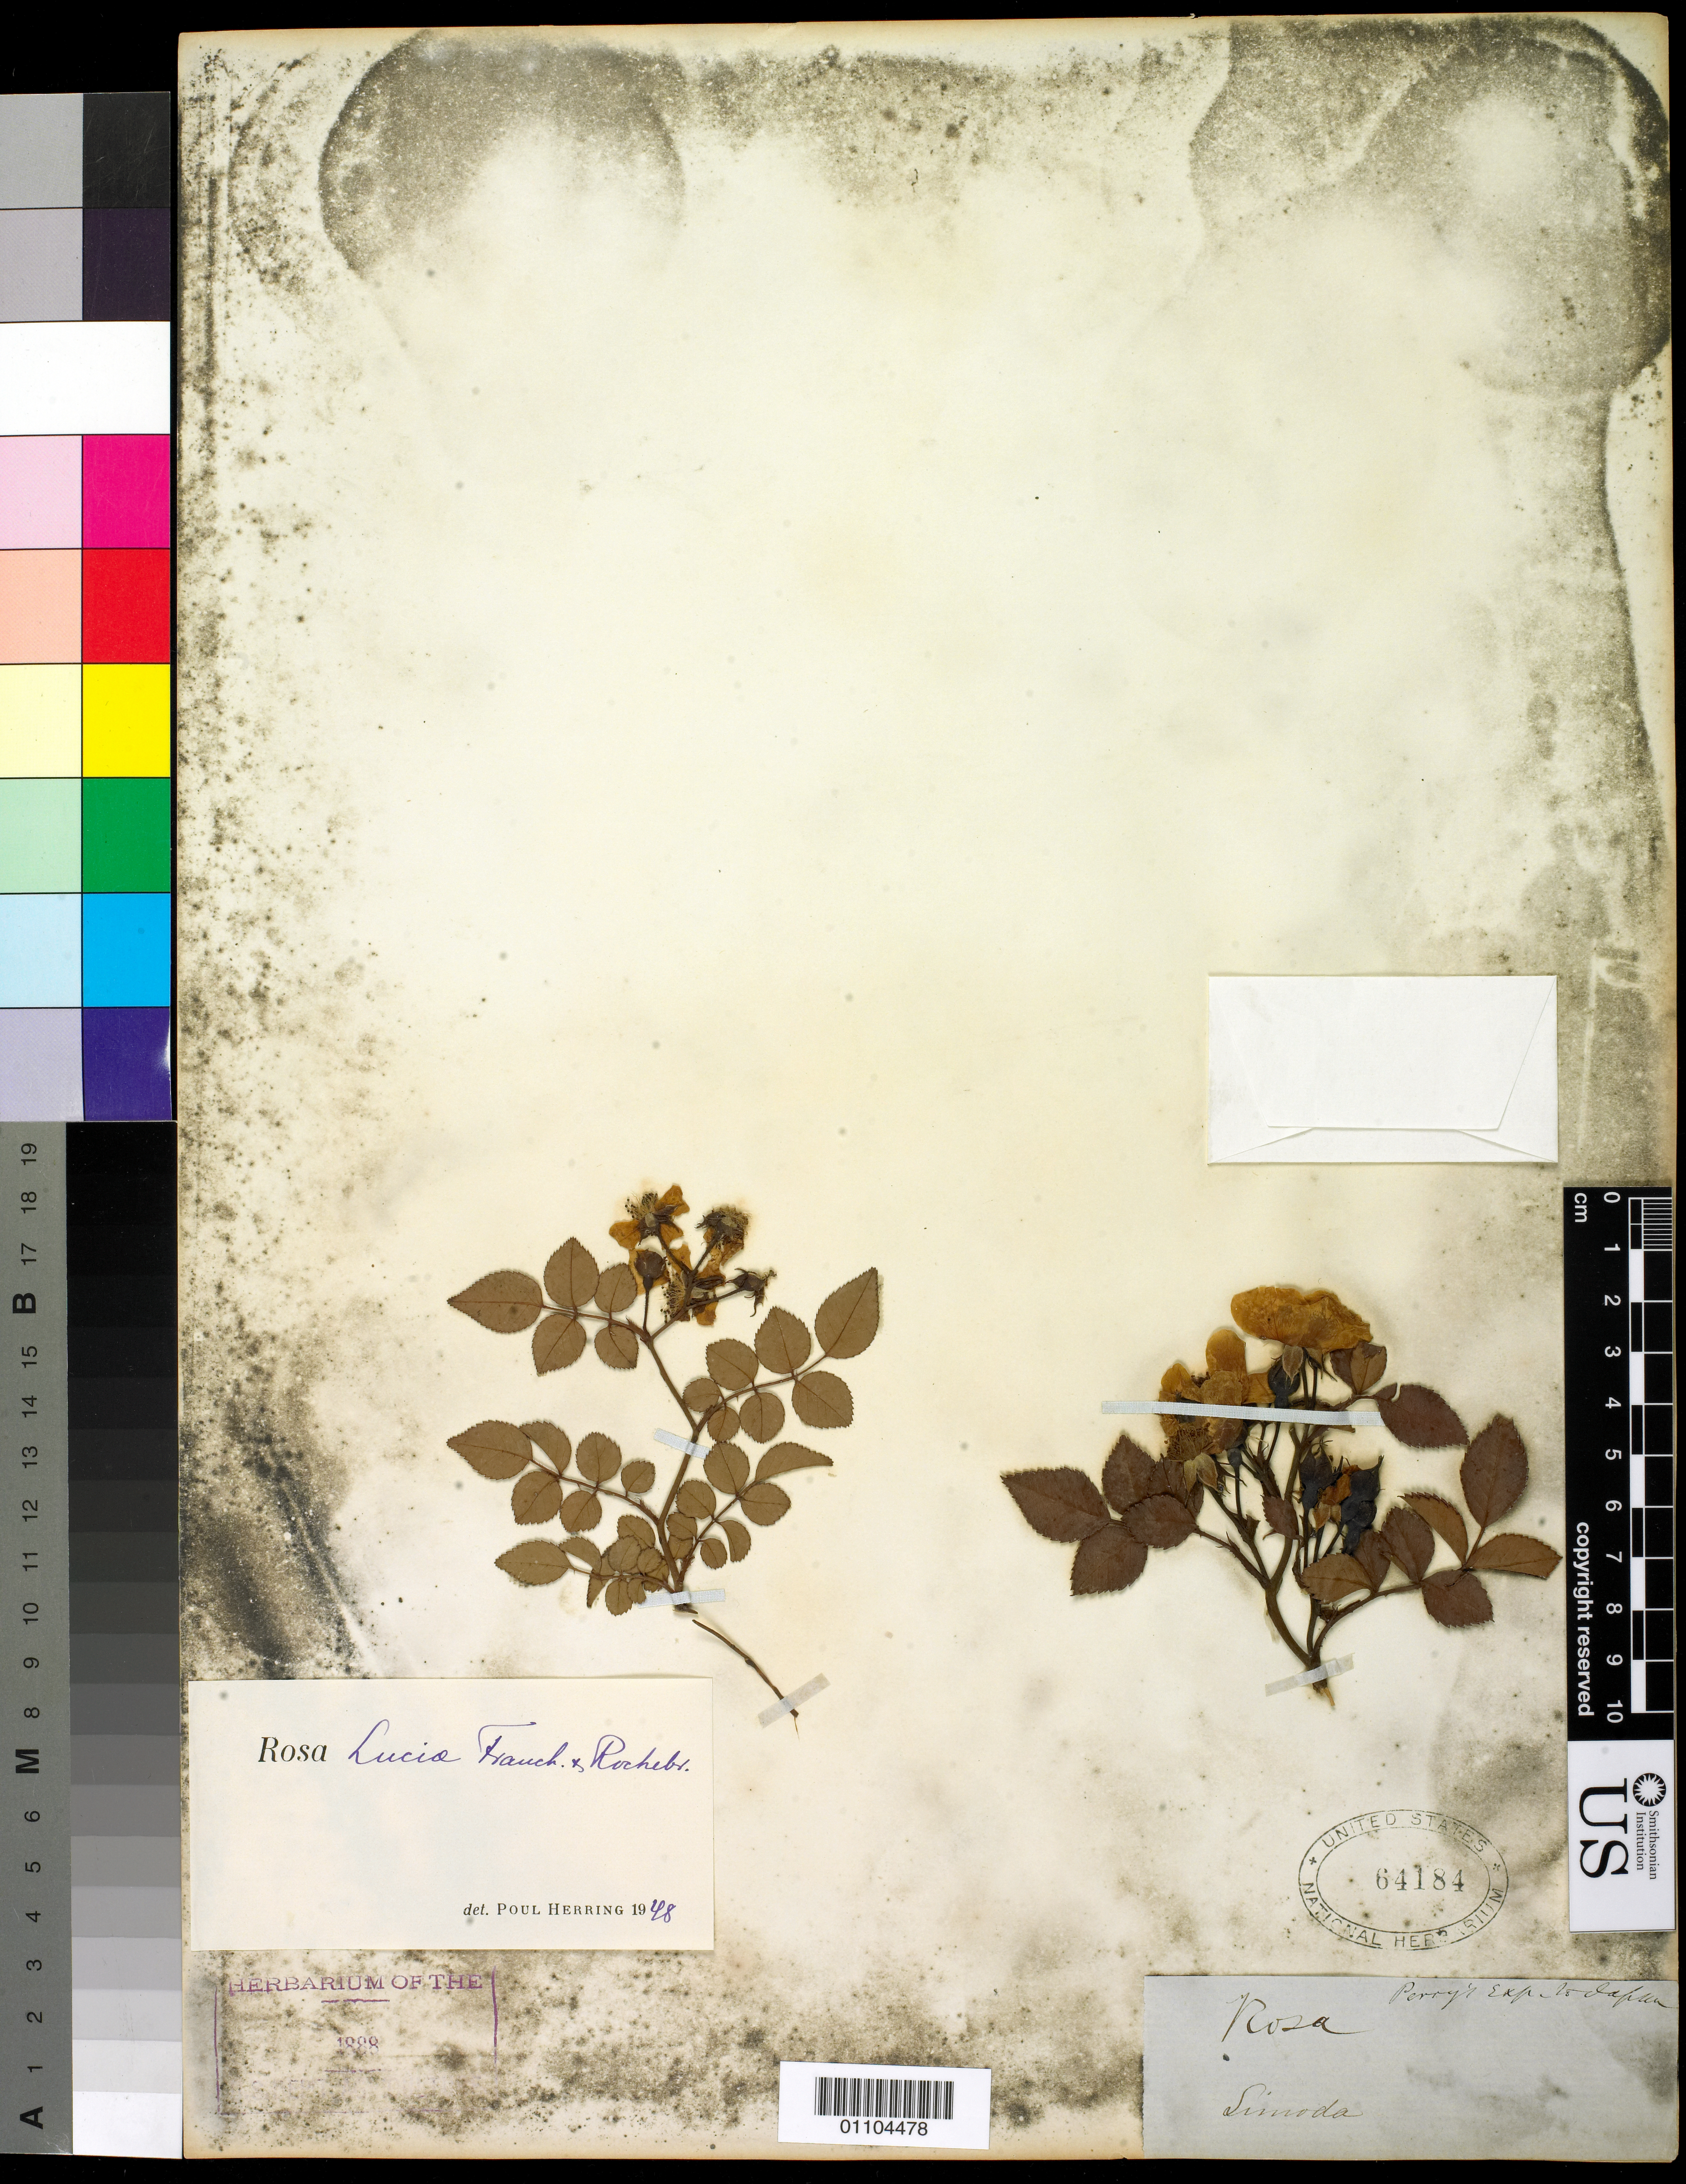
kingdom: Plantae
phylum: Tracheophyta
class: Magnoliopsida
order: Rosales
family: Rosaceae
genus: Rosa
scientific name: Rosa luciae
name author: Franch. & Rochebr.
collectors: Perry Exped.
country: Japan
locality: Simoda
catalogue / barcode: US 64184